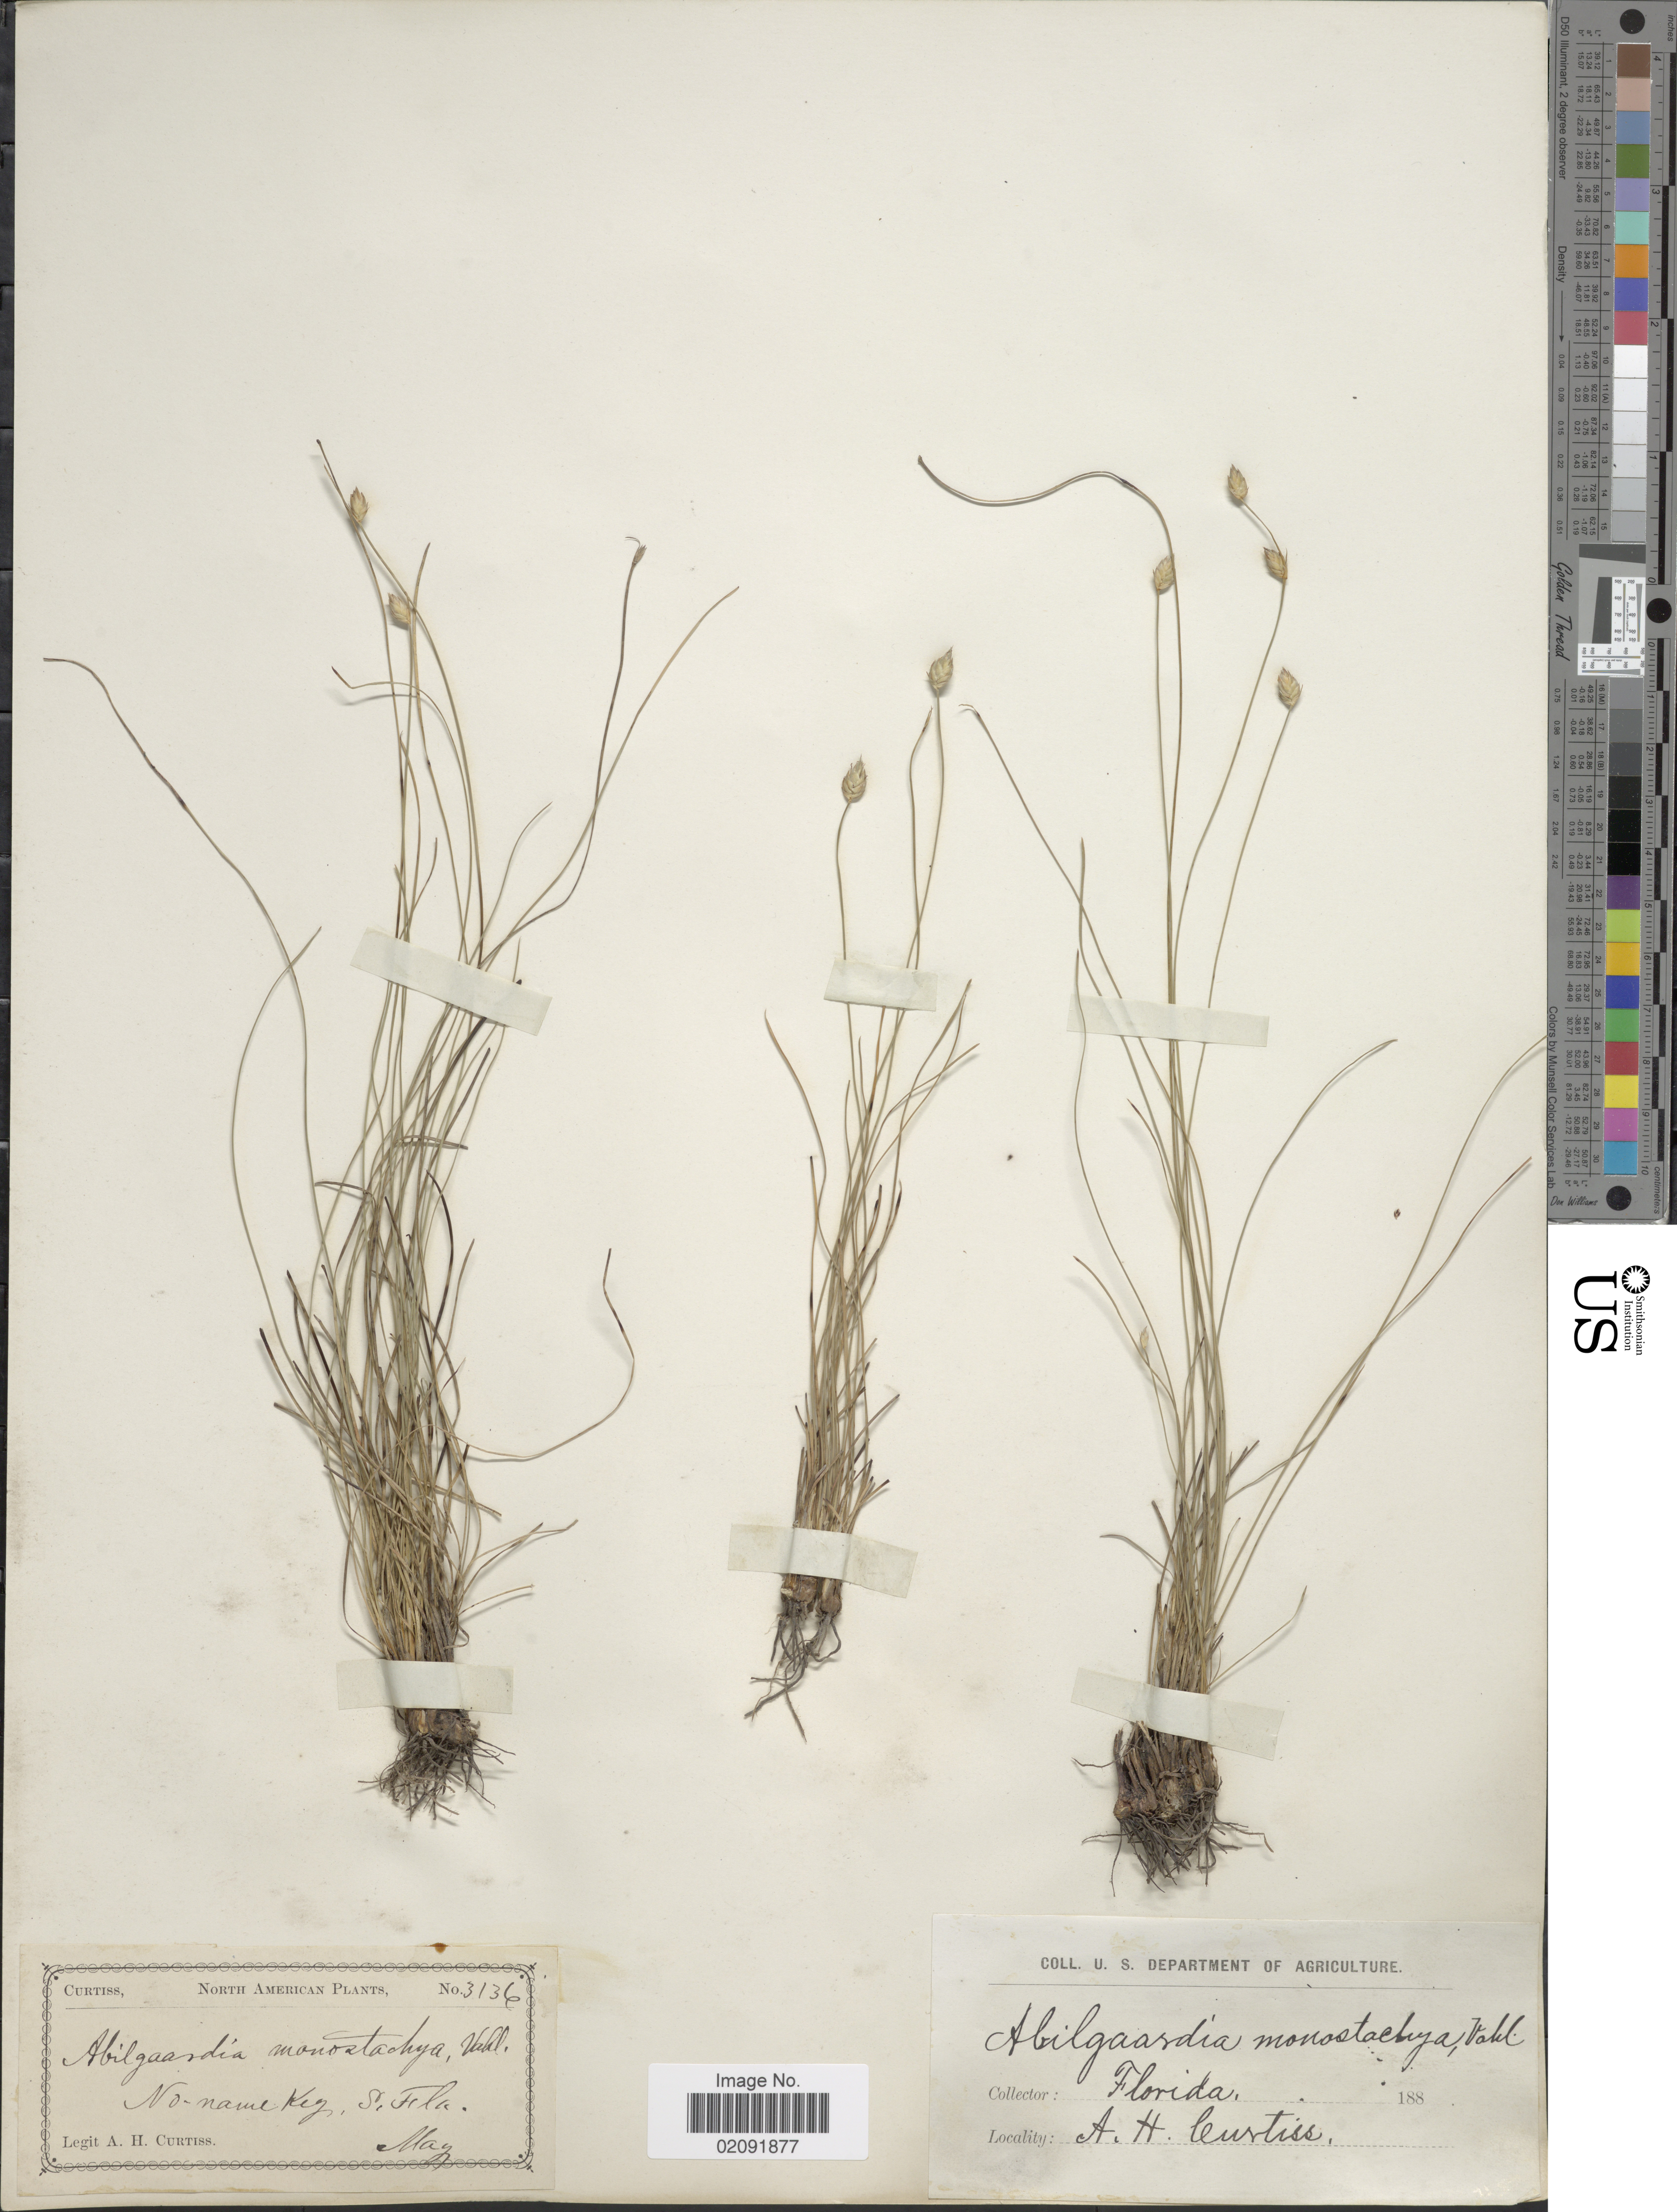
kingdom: Plantae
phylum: Tracheophyta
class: Liliopsida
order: Poales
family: Cyperaceae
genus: Abildgaardia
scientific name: Abildgaardia ovata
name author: (Burm. f.) Kral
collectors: A. H. Curtiss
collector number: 3136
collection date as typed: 188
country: United States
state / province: Florida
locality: No-name Key, S. Fla